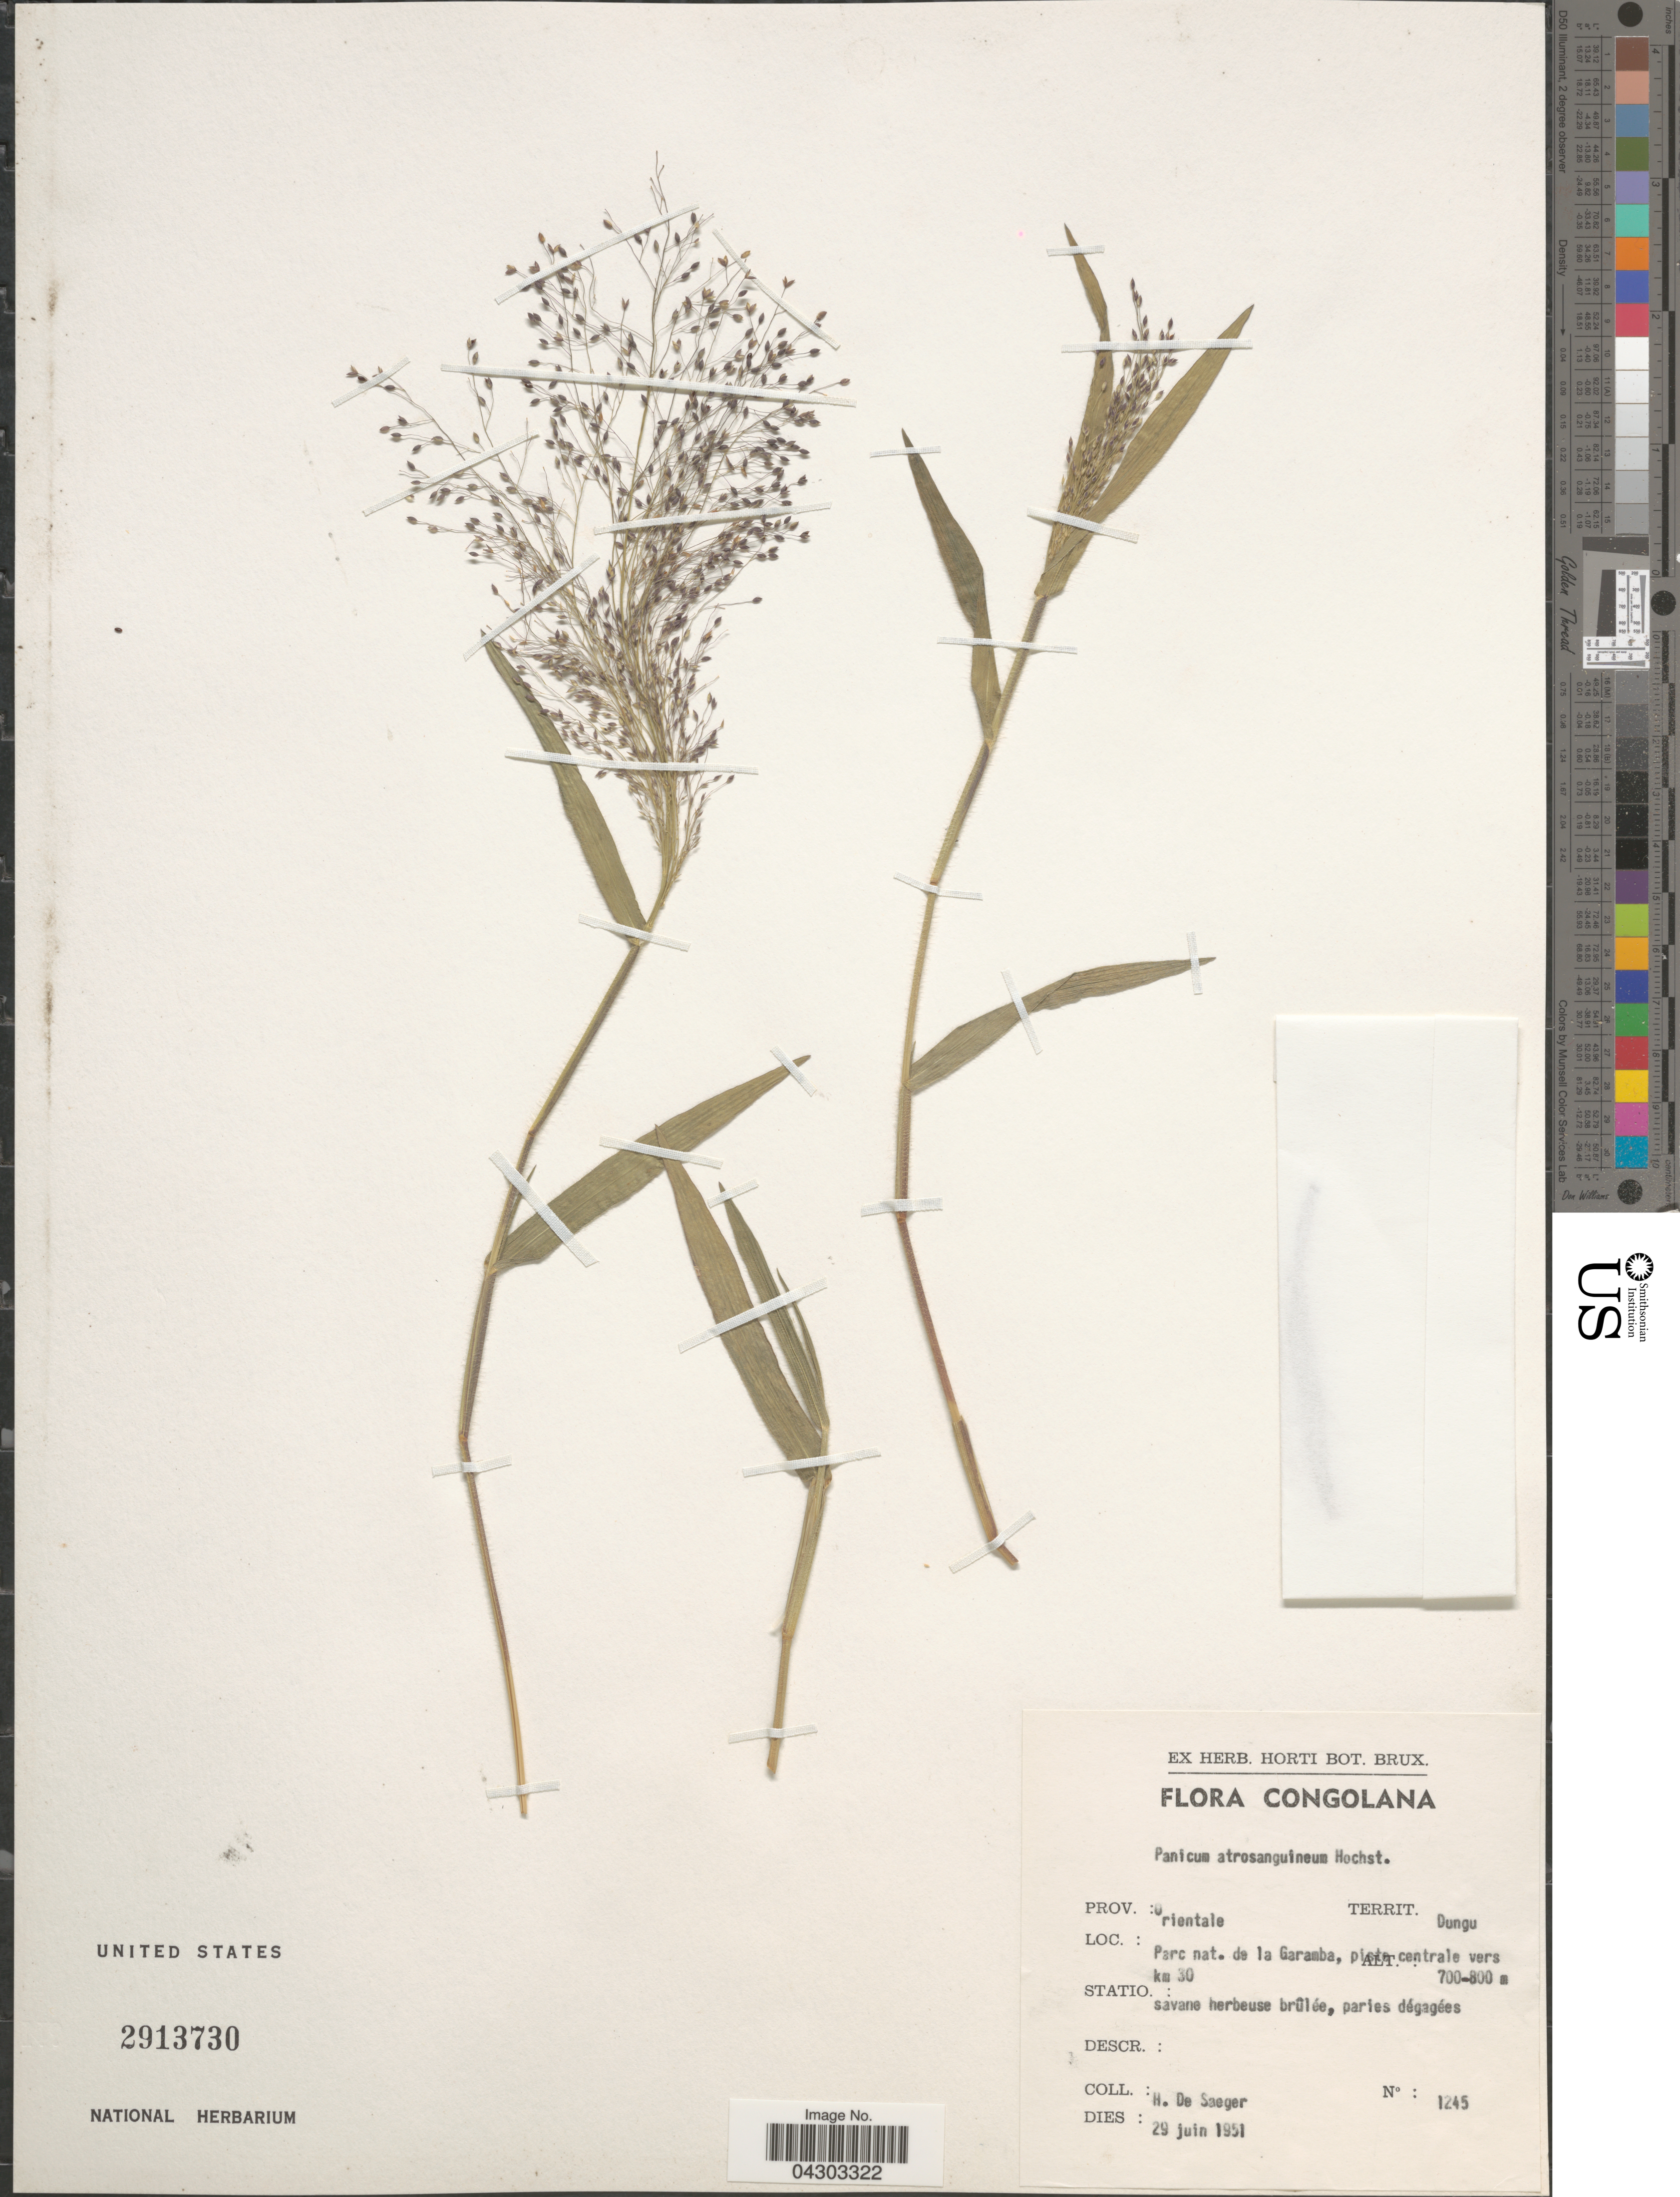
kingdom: Plantae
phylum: Tracheophyta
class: Liliopsida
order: Poales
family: Poaceae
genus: Panicum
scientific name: Panicum austroasiaticum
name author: Ohwi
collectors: H. De Saeger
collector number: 1245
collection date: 1951-06-29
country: Congo, Democratic Republic of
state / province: Haut-Uele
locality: Congolana. Territ. Dungu. Parc nat. de la Garamba, piste centrale vers km 30.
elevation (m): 700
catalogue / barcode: US 2913730